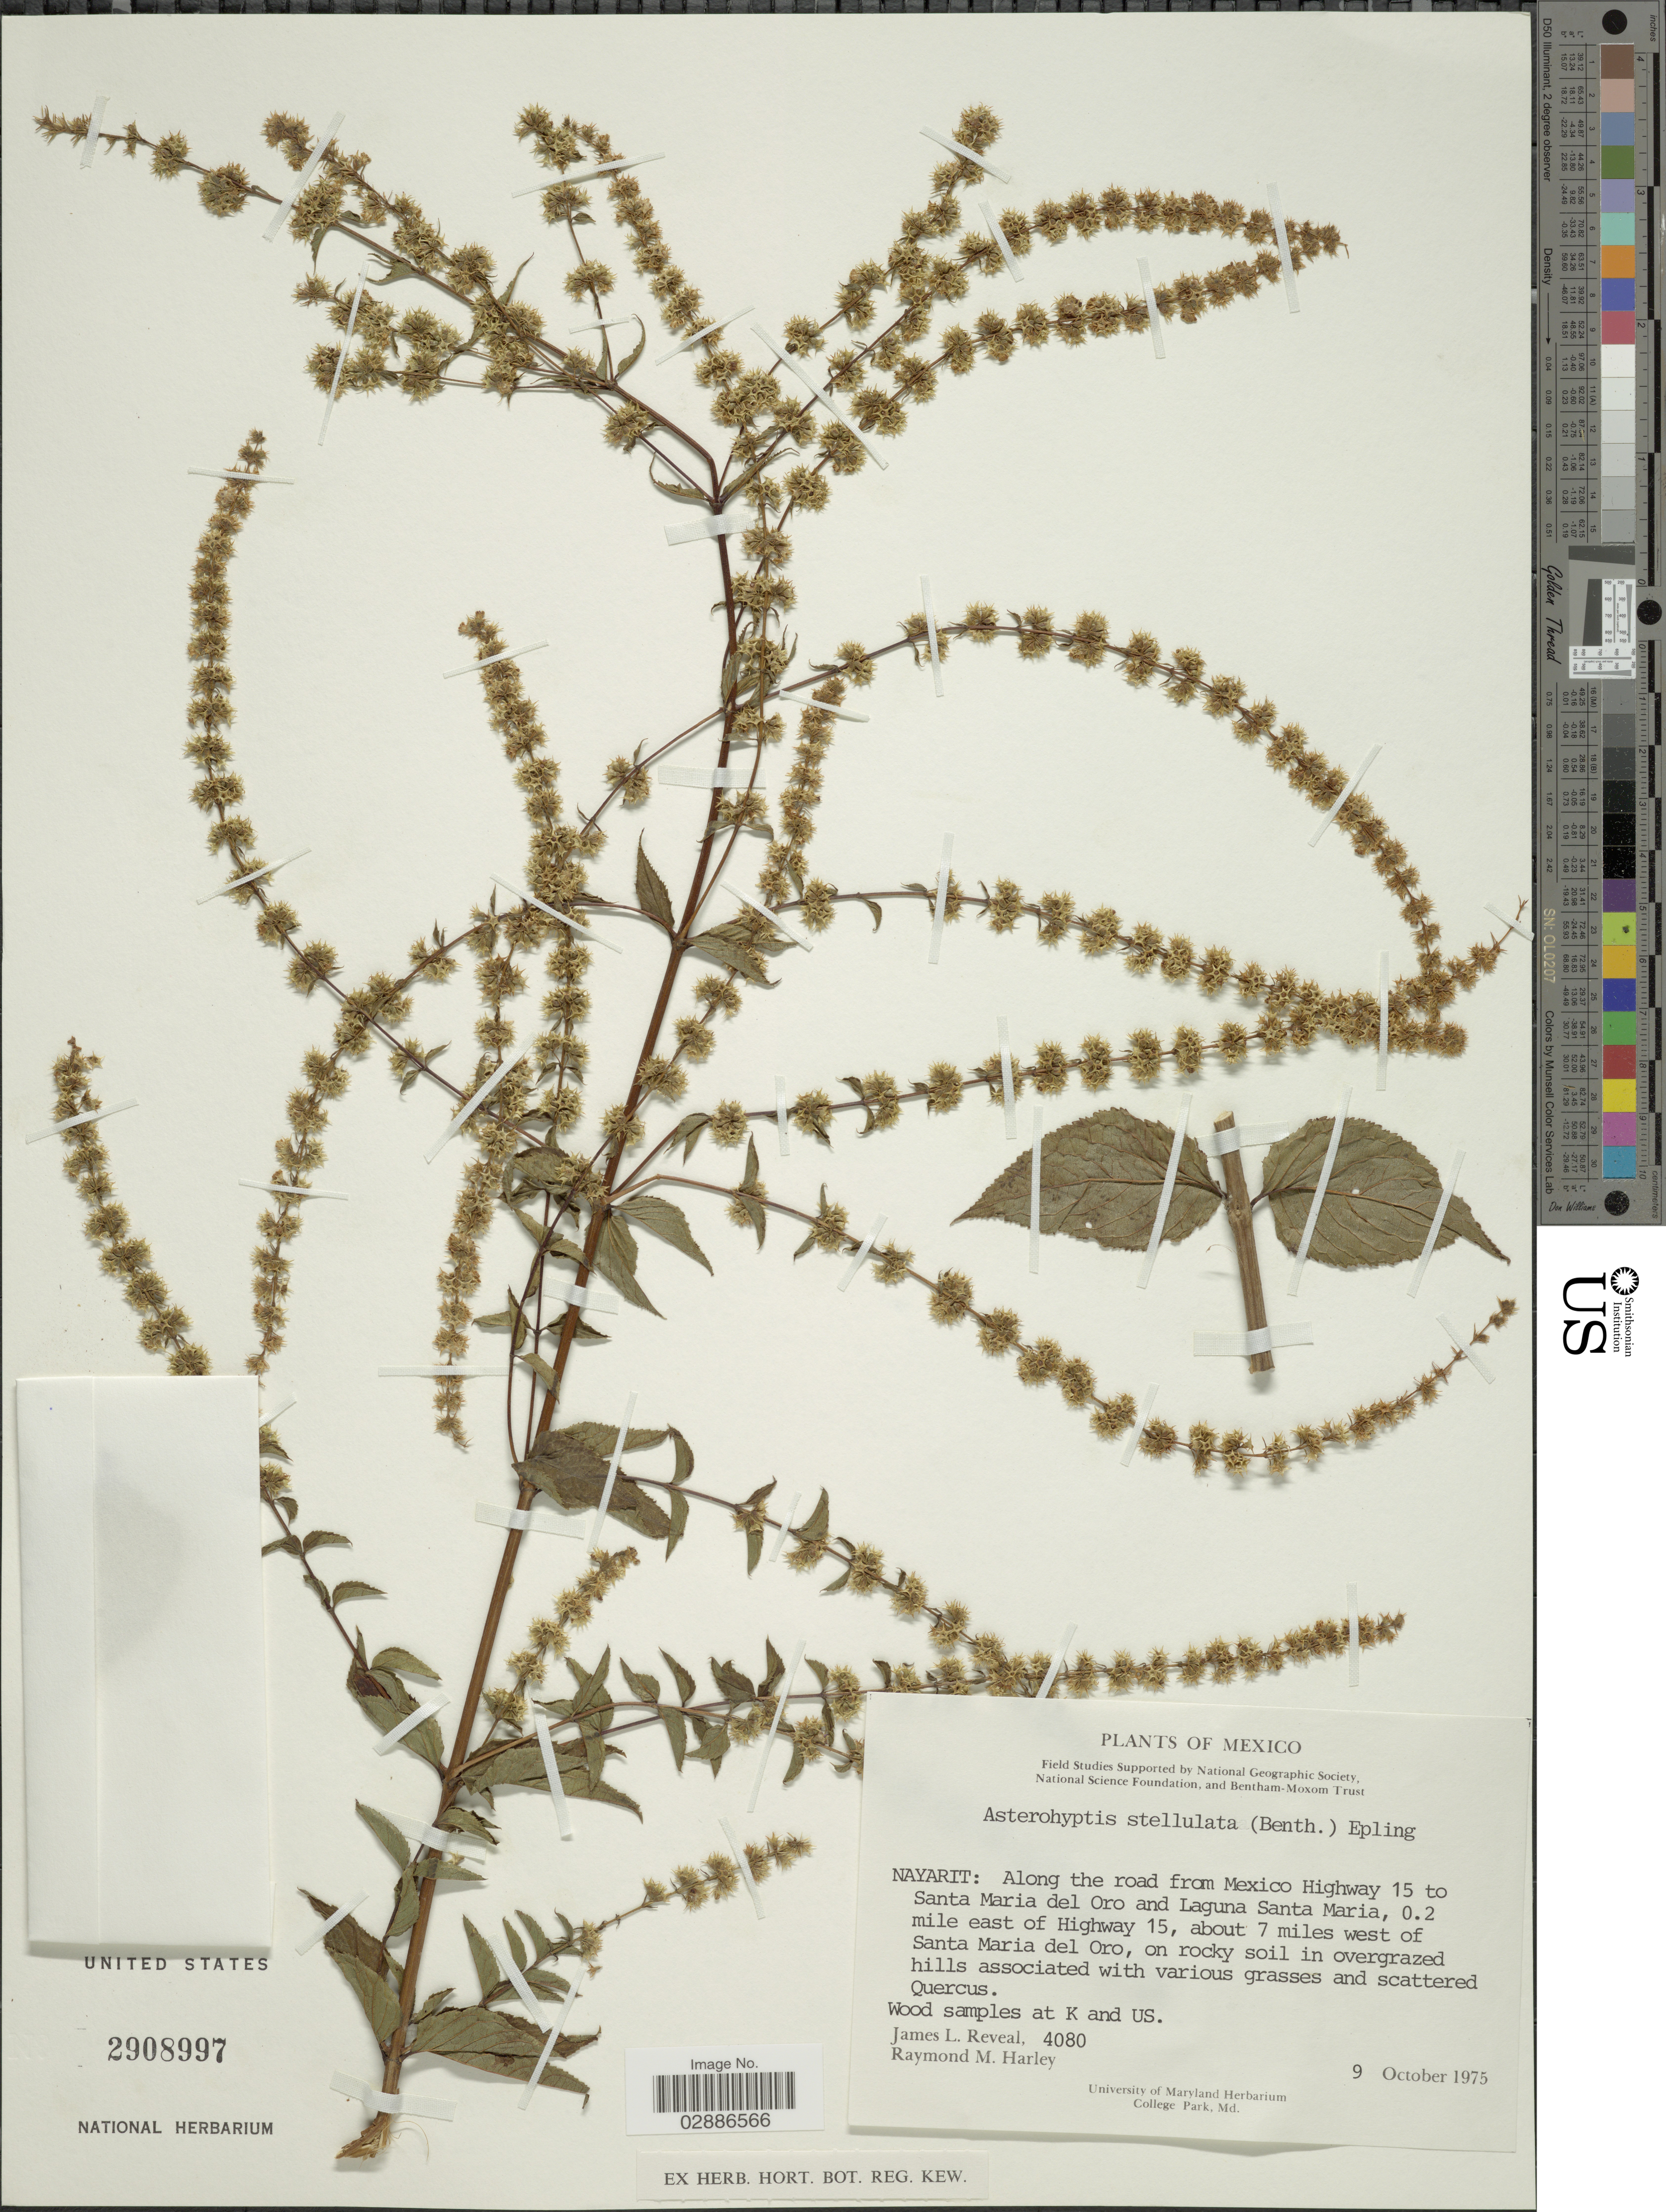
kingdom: Plantae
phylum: Tracheophyta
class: Magnoliopsida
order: Lamiales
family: Lamiaceae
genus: Asterohyptis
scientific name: Asterohyptis stellulata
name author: (Benth.) Epling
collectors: J. L. Reveal & R. M. Harley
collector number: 4080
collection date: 1975-10-09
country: Mexico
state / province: Nayarit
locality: Along the road from Mexico Highway 15 to Santa Maria del Oro and Laguna Santa Maria, 0.2 mile east of Highway 15, about 7 miles west of Santa Maria del Oro.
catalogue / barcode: US 2908997